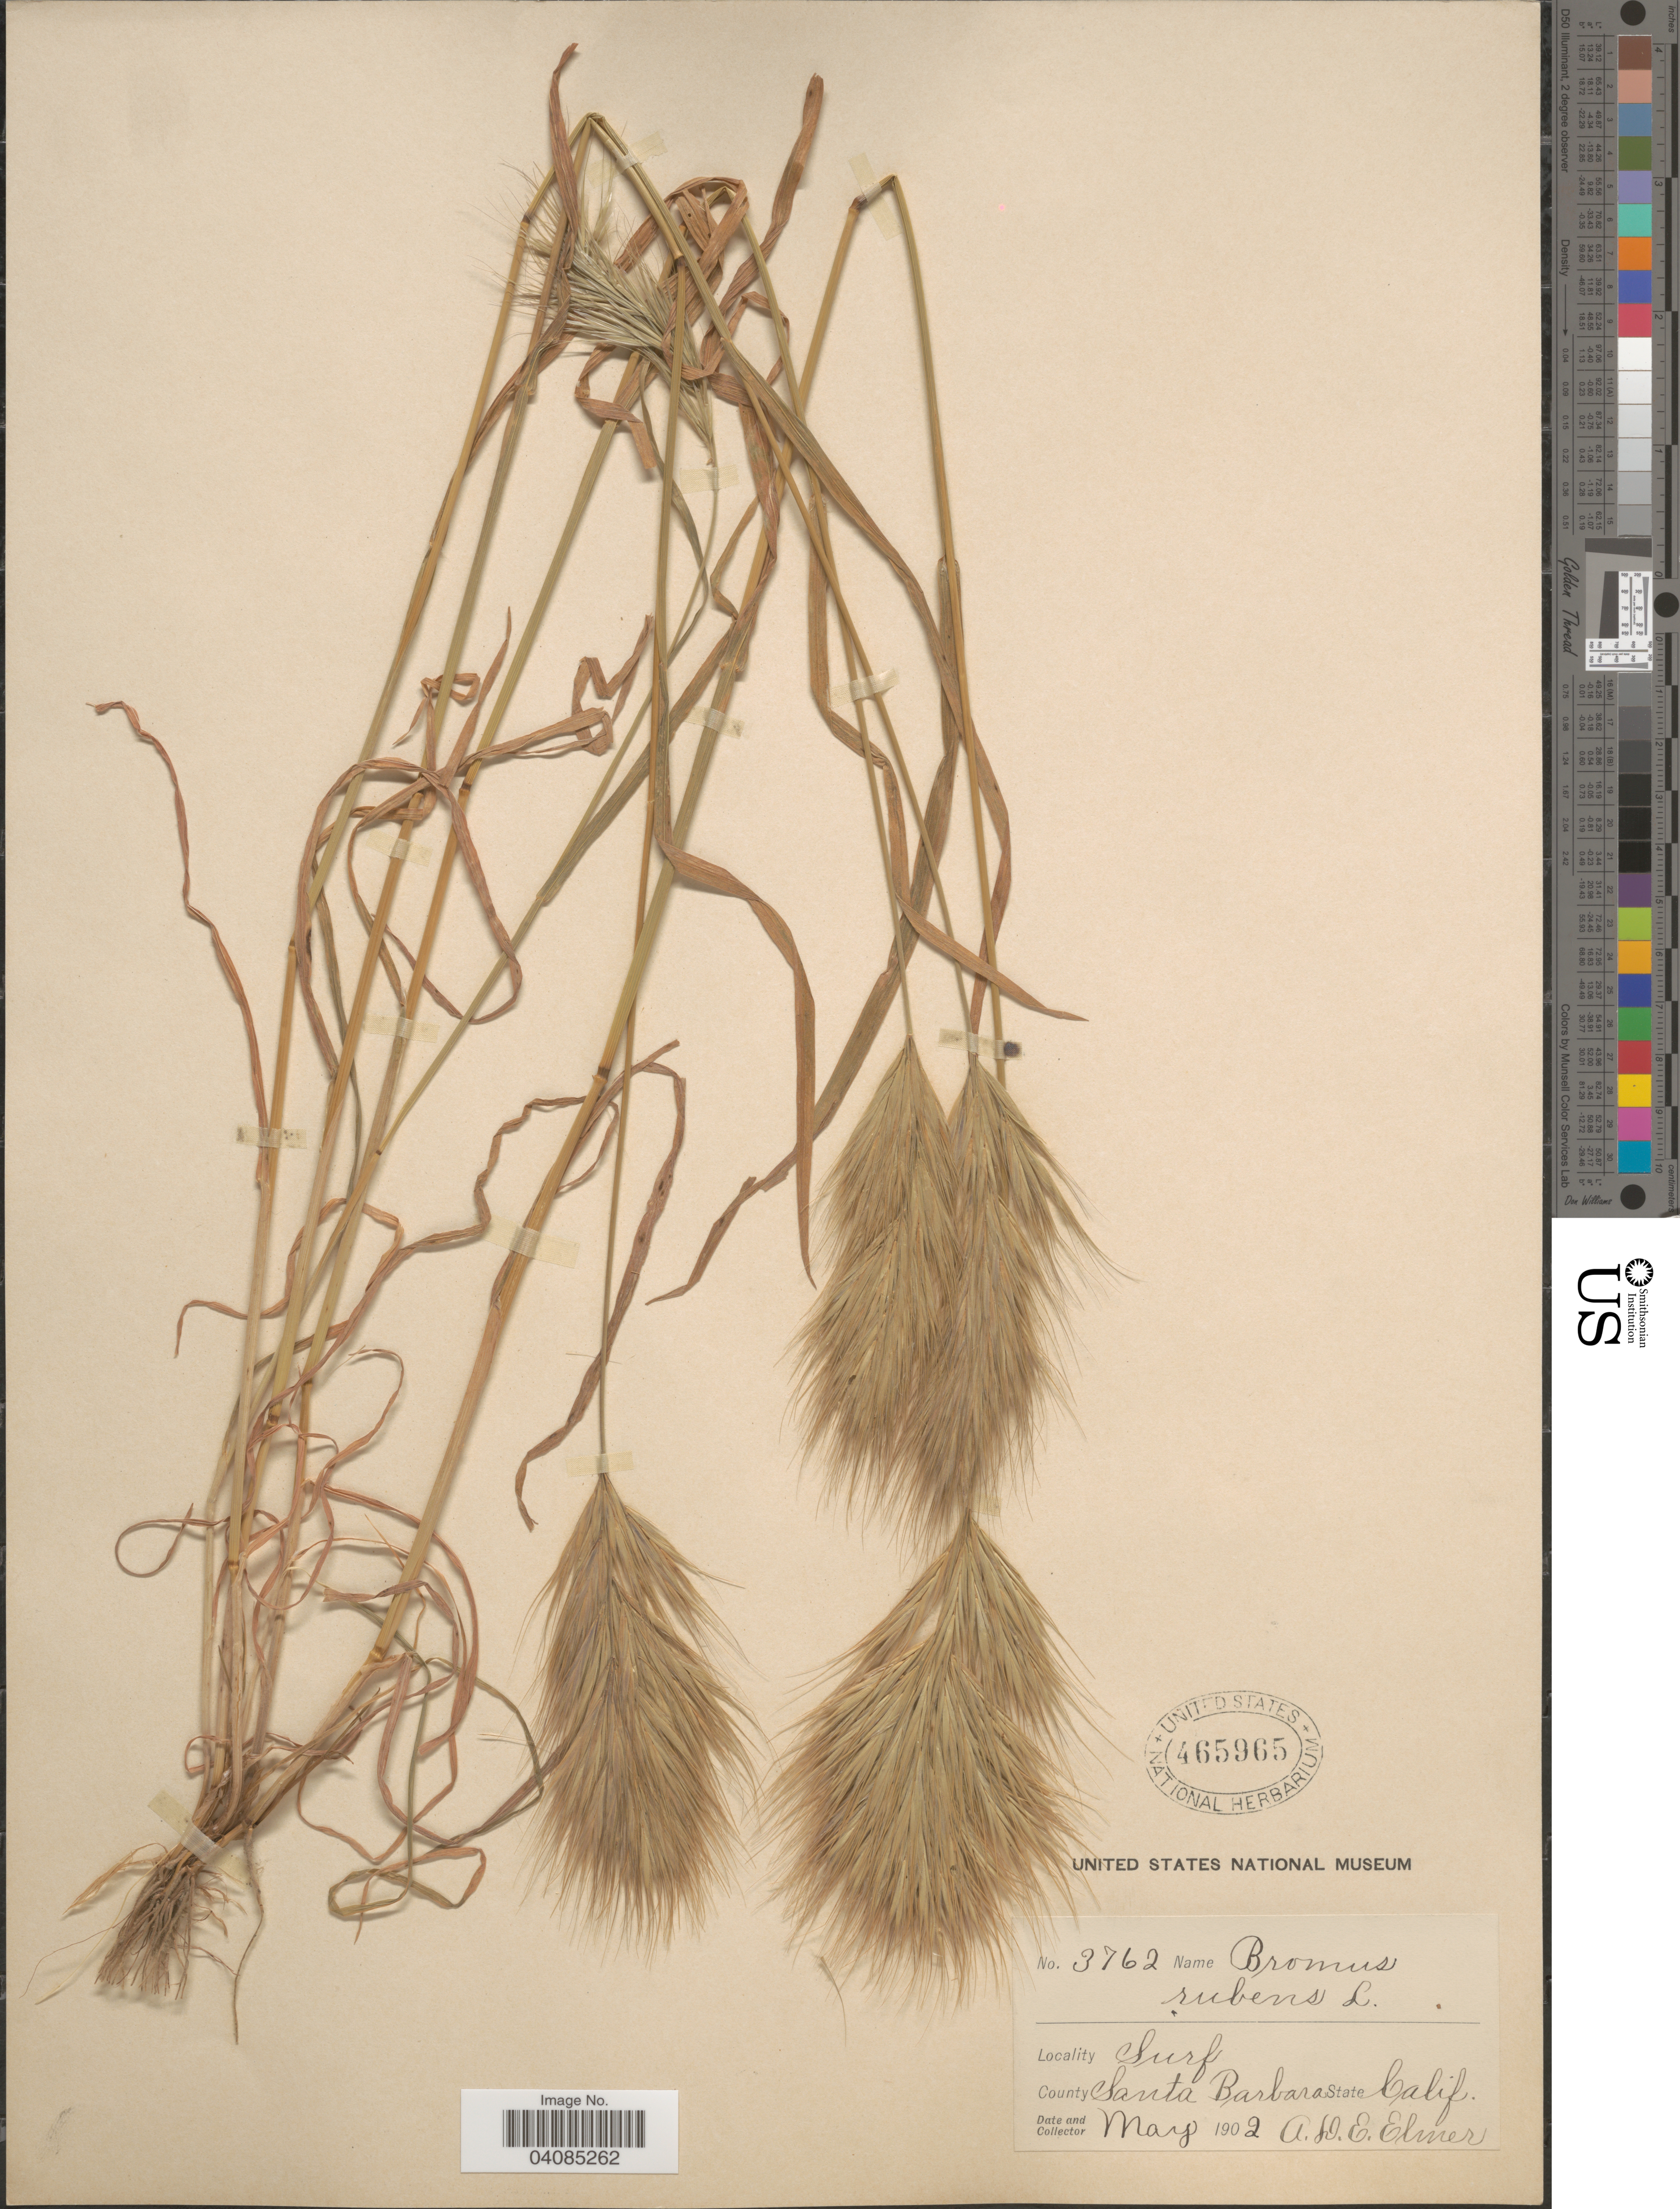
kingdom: Plantae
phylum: Tracheophyta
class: Liliopsida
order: Poales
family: Poaceae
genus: Bromus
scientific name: Bromus rubens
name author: L.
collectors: A. D. E. Elmer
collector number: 3762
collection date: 1902-05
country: United States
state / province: California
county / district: Santa Barbara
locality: Surf. County Santa Barbara.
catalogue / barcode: US 465965